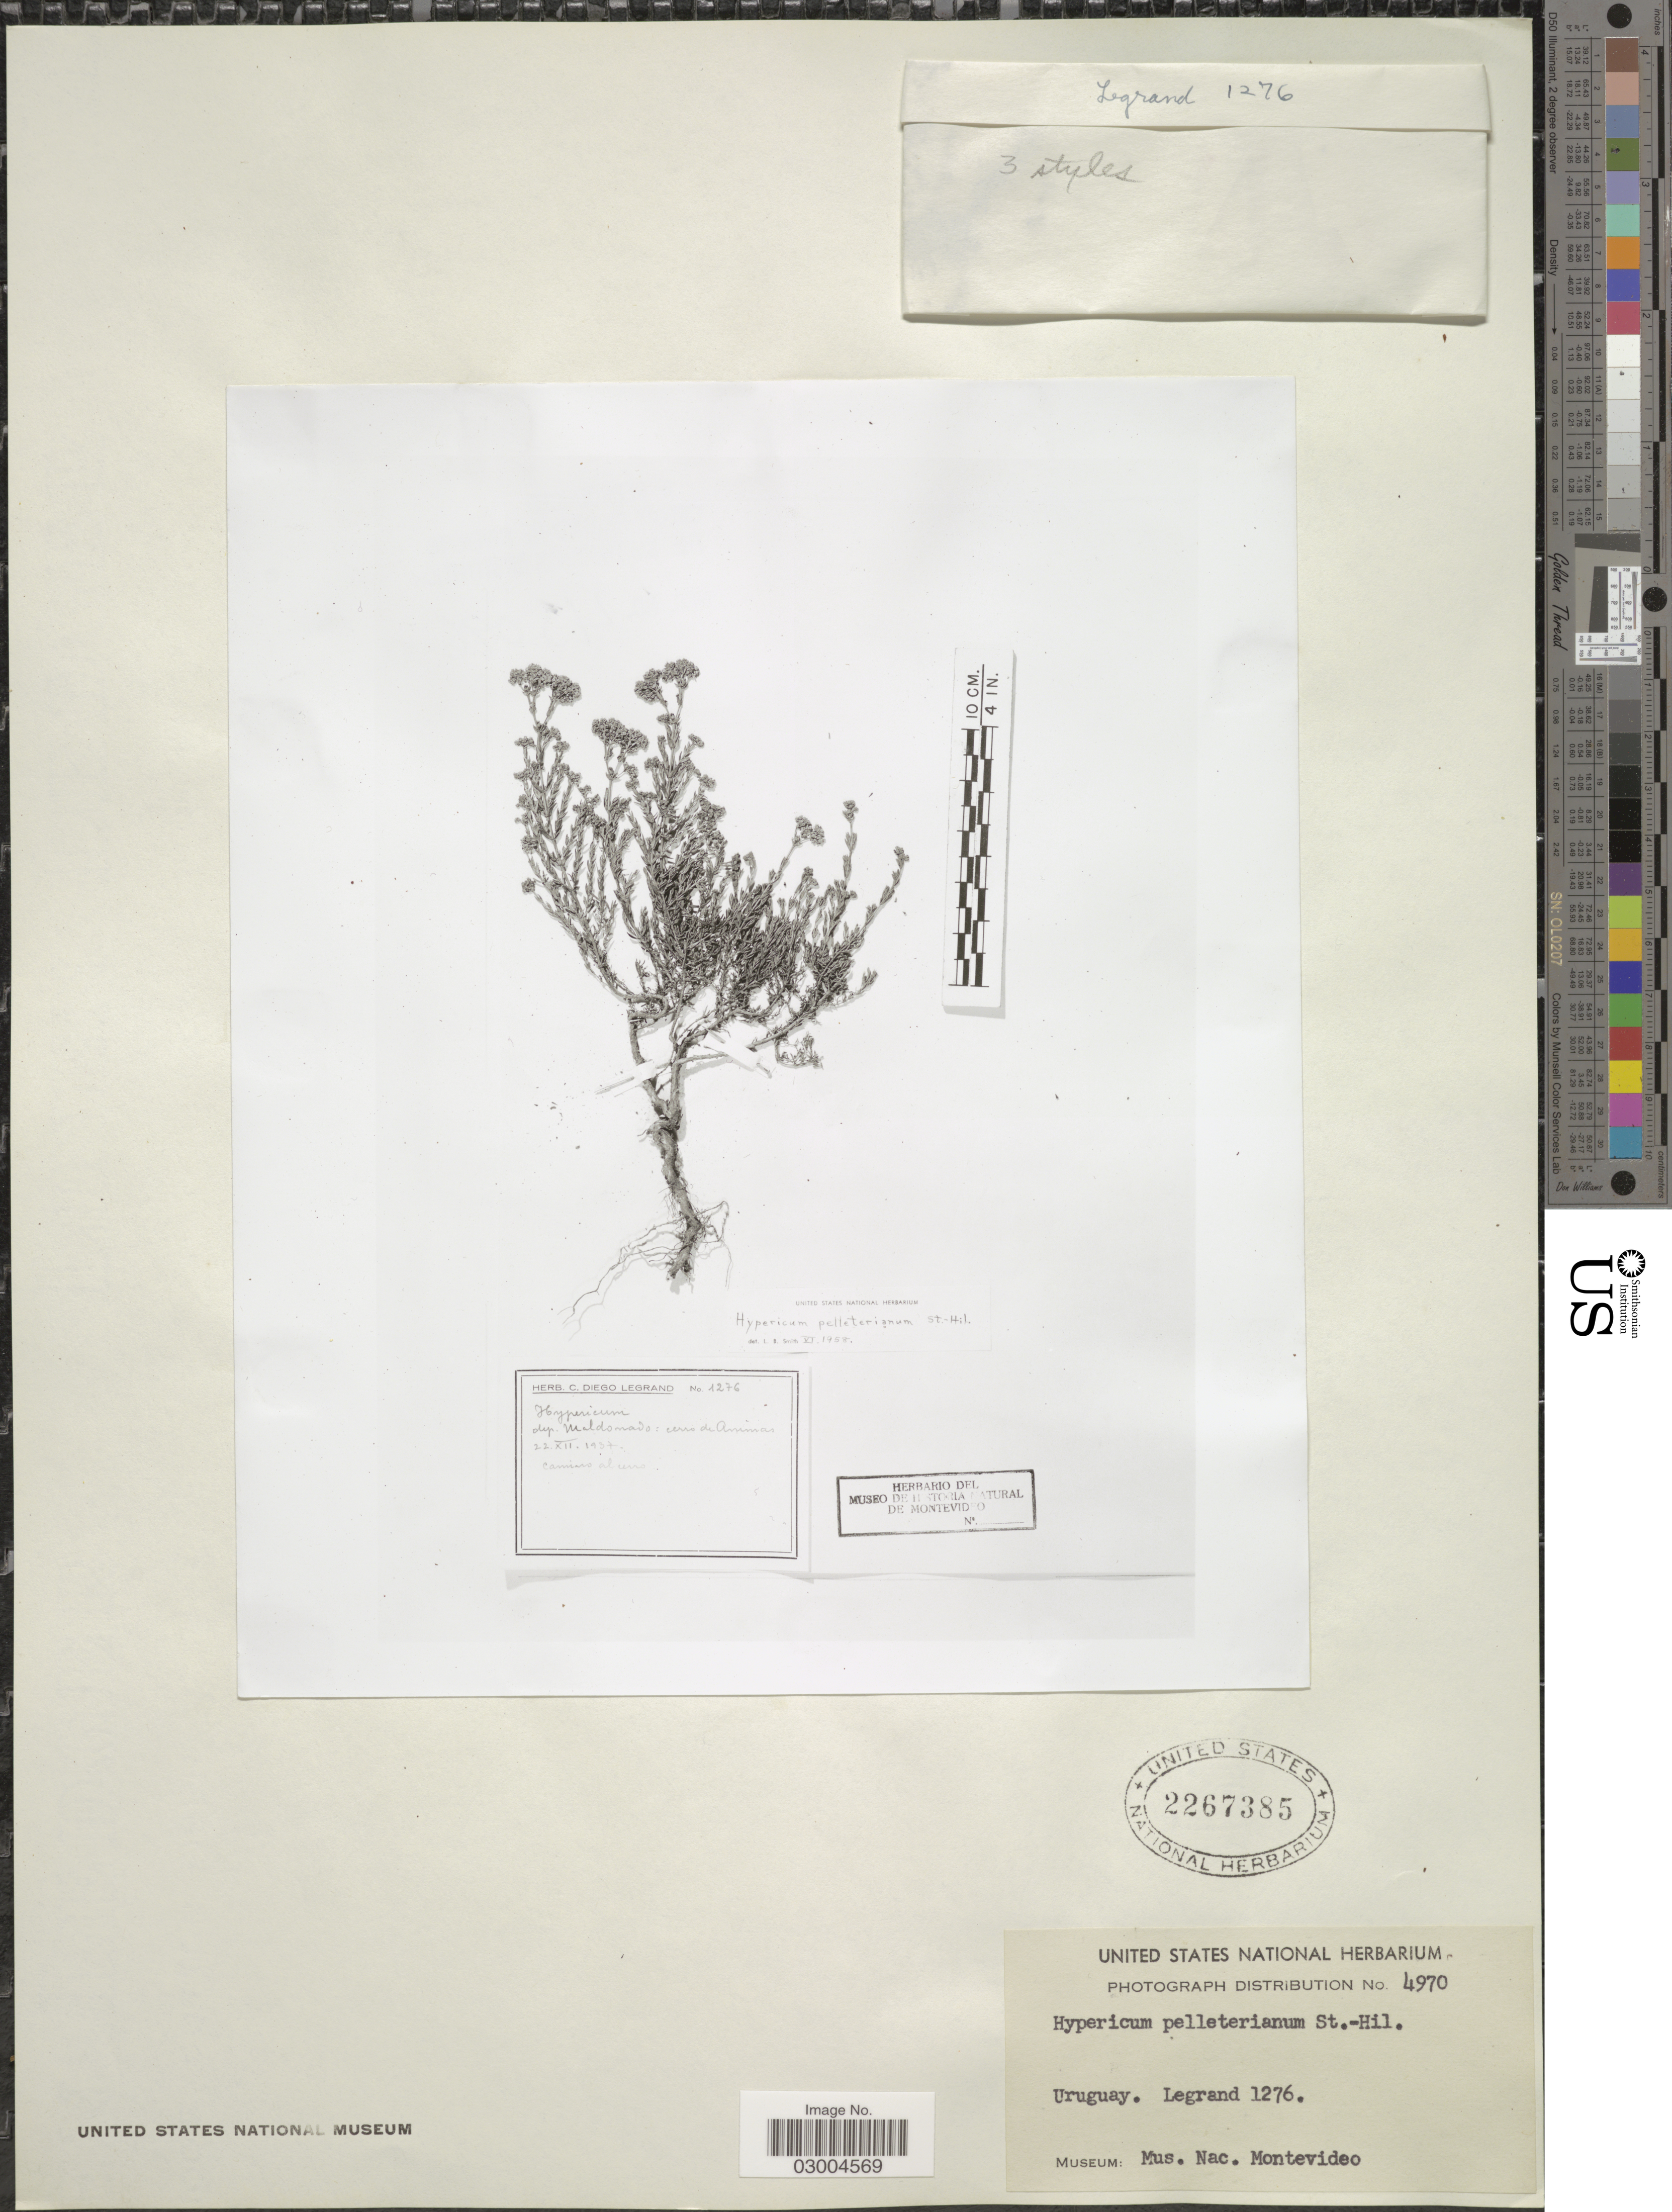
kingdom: Plantae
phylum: Tracheophyta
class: Magnoliopsida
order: Malpighiales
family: Hypericaceae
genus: Hypericum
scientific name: Hypericum myrianthum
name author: Cham. & Schltdl.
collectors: C. D. Legrand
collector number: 1276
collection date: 1937-12-22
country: Uruguay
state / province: Maldonado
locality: Dep. Maldonado: cerro de Animas.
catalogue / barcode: US 2267385